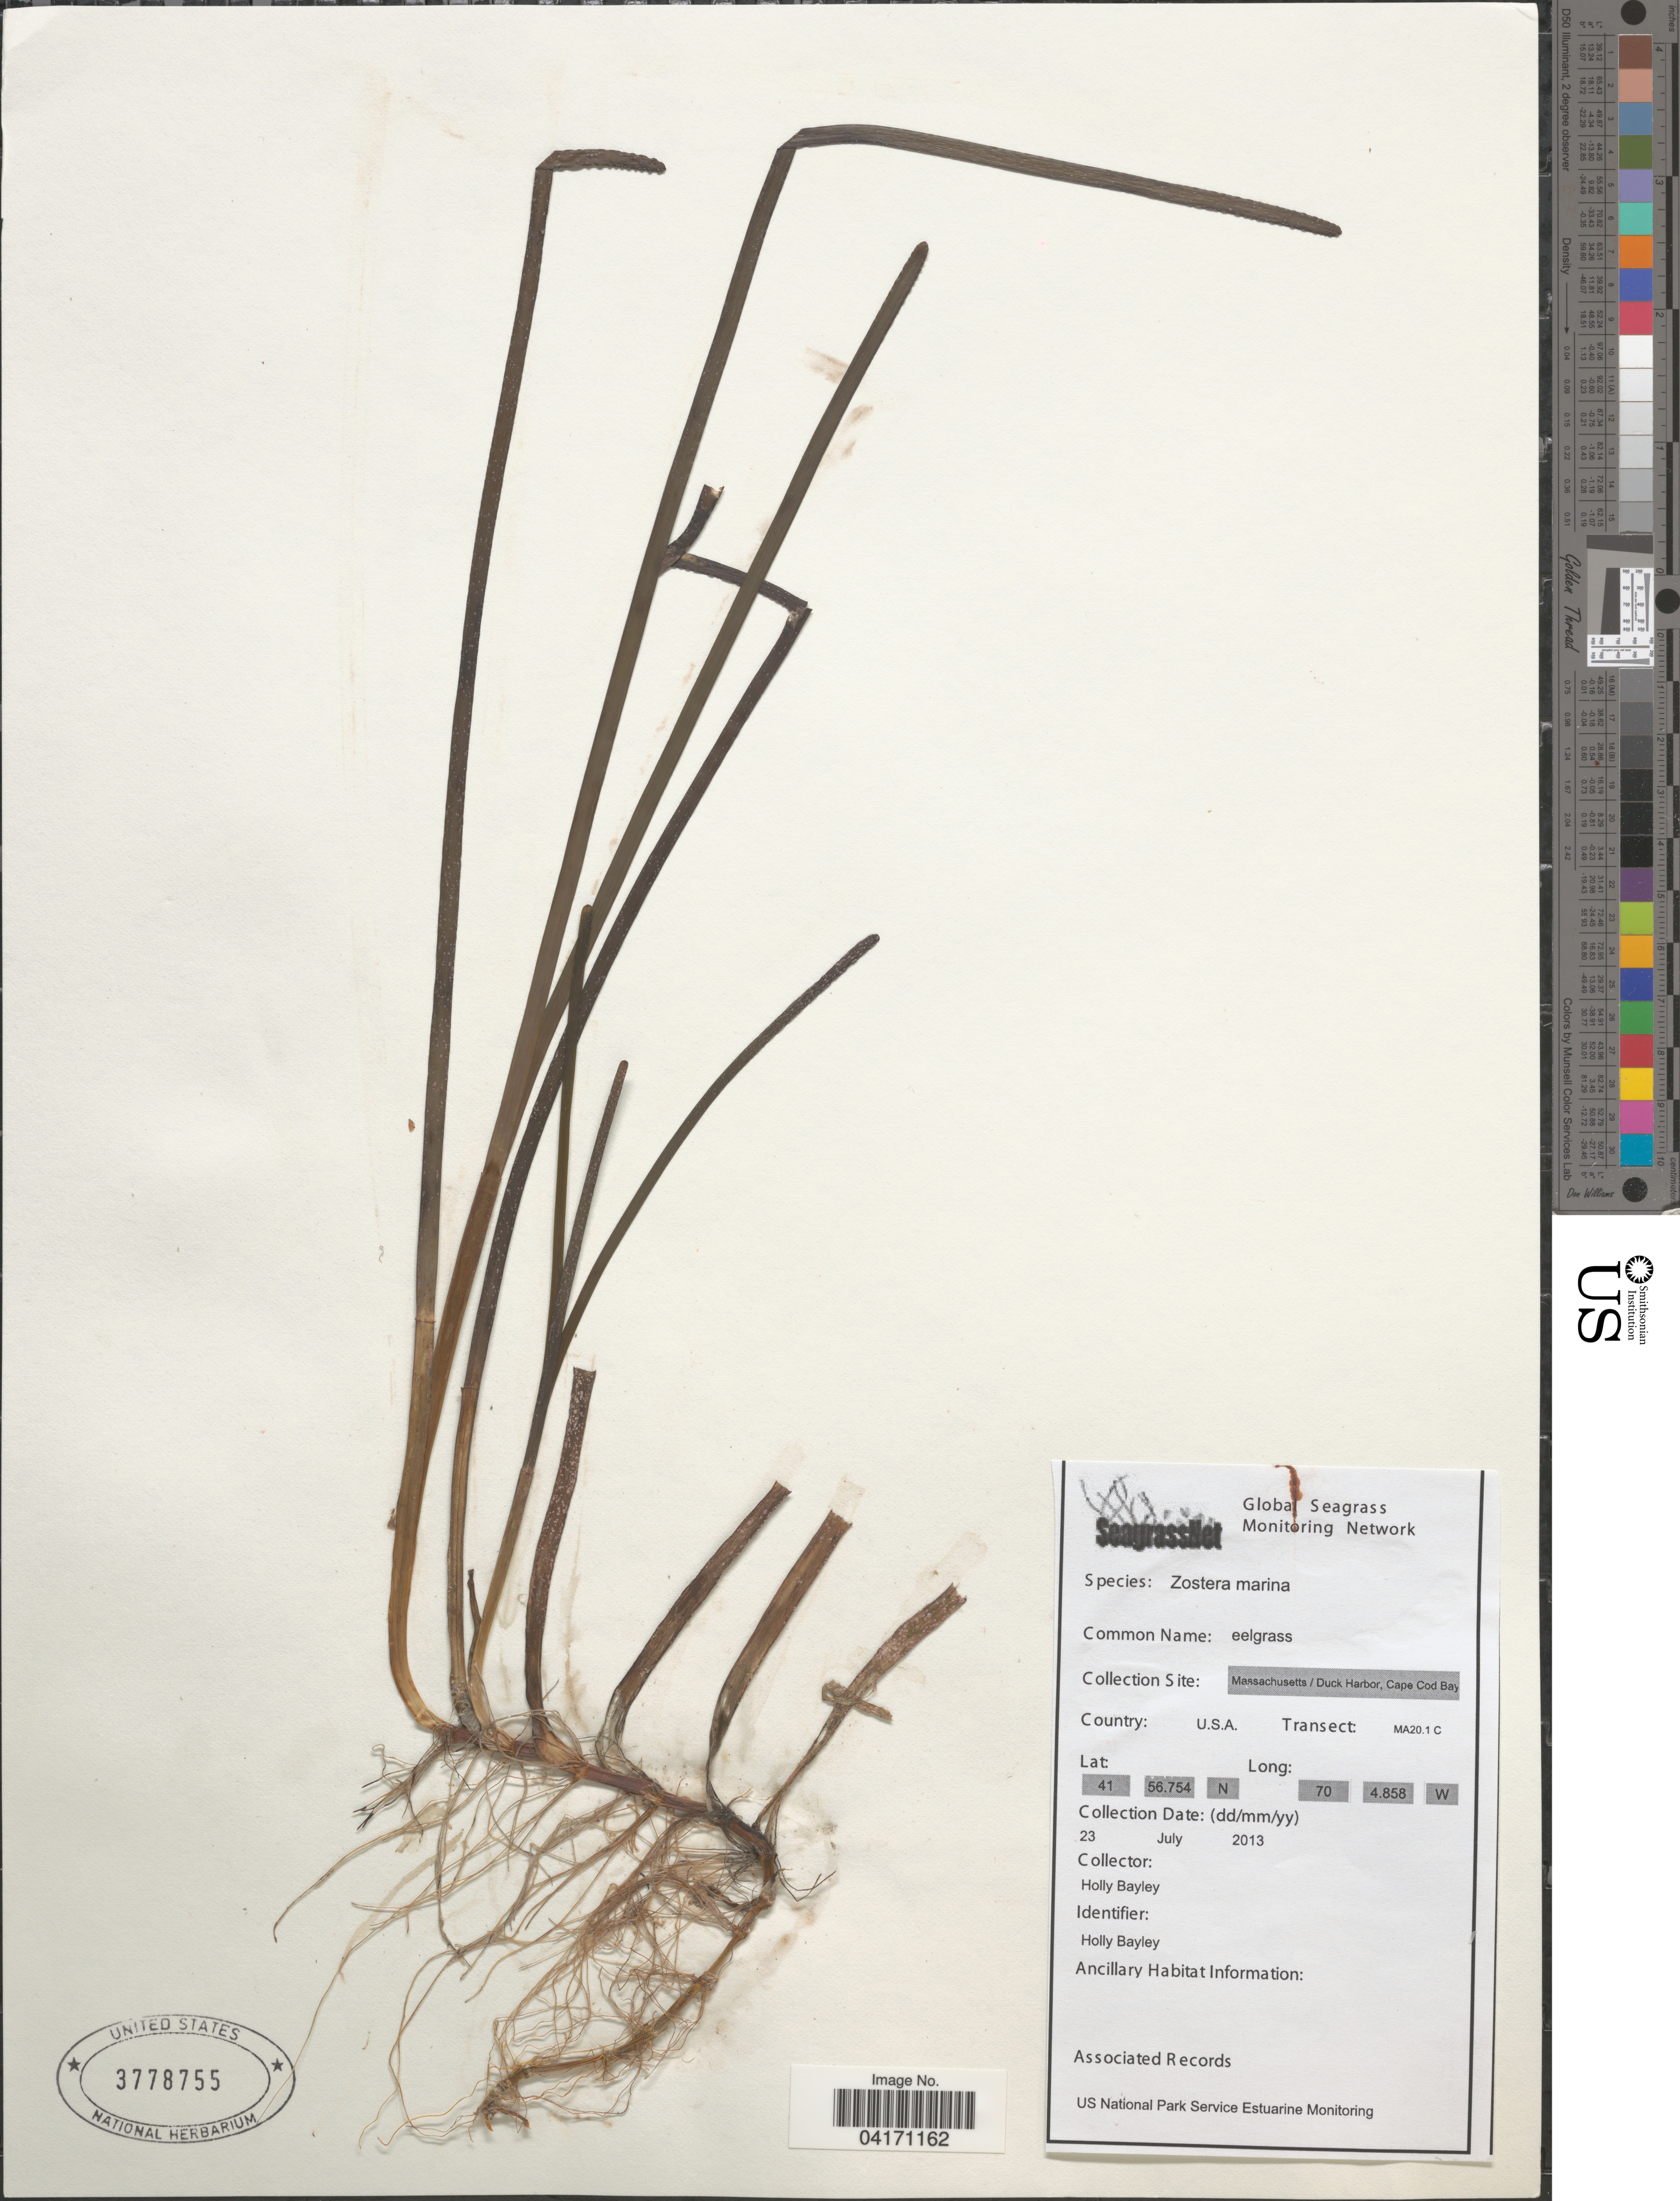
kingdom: Plantae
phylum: Tracheophyta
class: Liliopsida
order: Alismatales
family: Zosteraceae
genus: Zostera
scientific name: Zostera marina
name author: L.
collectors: H. Bayley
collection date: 2013-07-23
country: United States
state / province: Massachusetts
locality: Duck Harbor, Cape Cod Bay. Transect: MA20.1 C.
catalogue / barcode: US 3778755